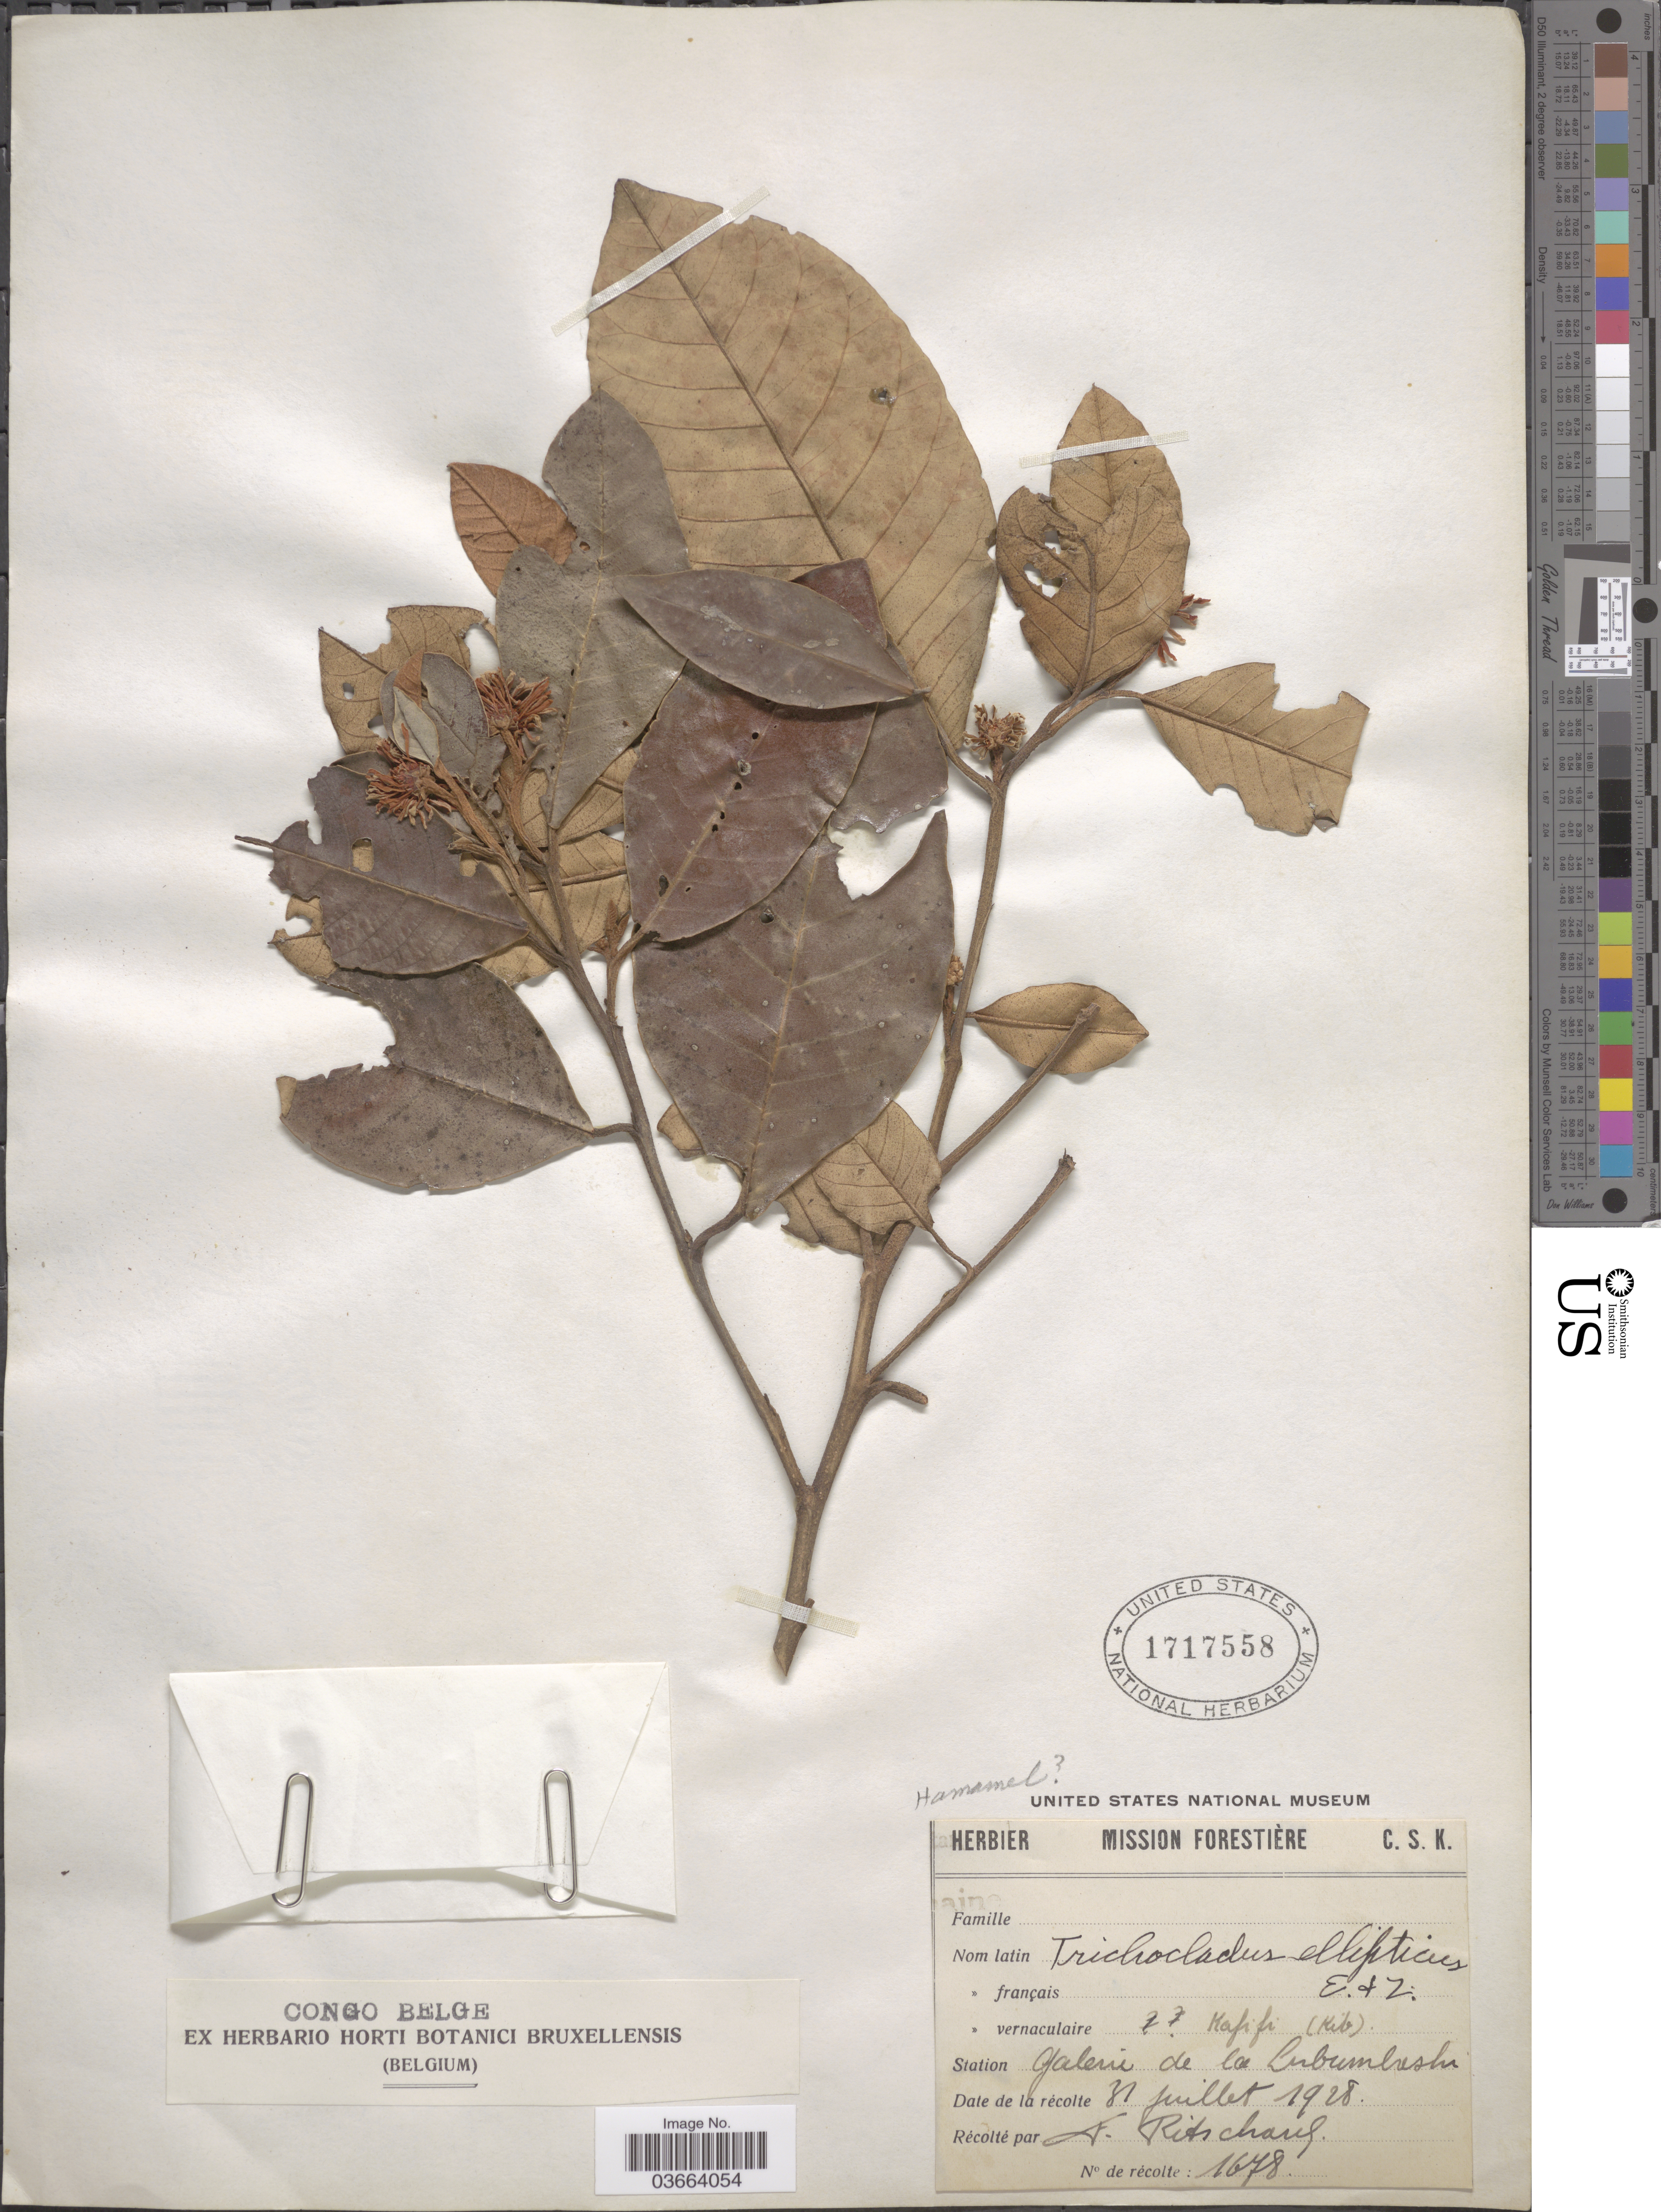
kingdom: Plantae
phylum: Tracheophyta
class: Magnoliopsida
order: Saxifragales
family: Hamamelidaceae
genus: Trichocladus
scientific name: Trichocladus ellipticus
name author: Eckl. & Zeyh. ex Sond.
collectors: F. Ritschard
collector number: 1678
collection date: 1928-07-31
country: Congo, Democratic Republic of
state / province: Haut-Katanga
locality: Station Galerie de la Lubumbashi.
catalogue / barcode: US 1717558